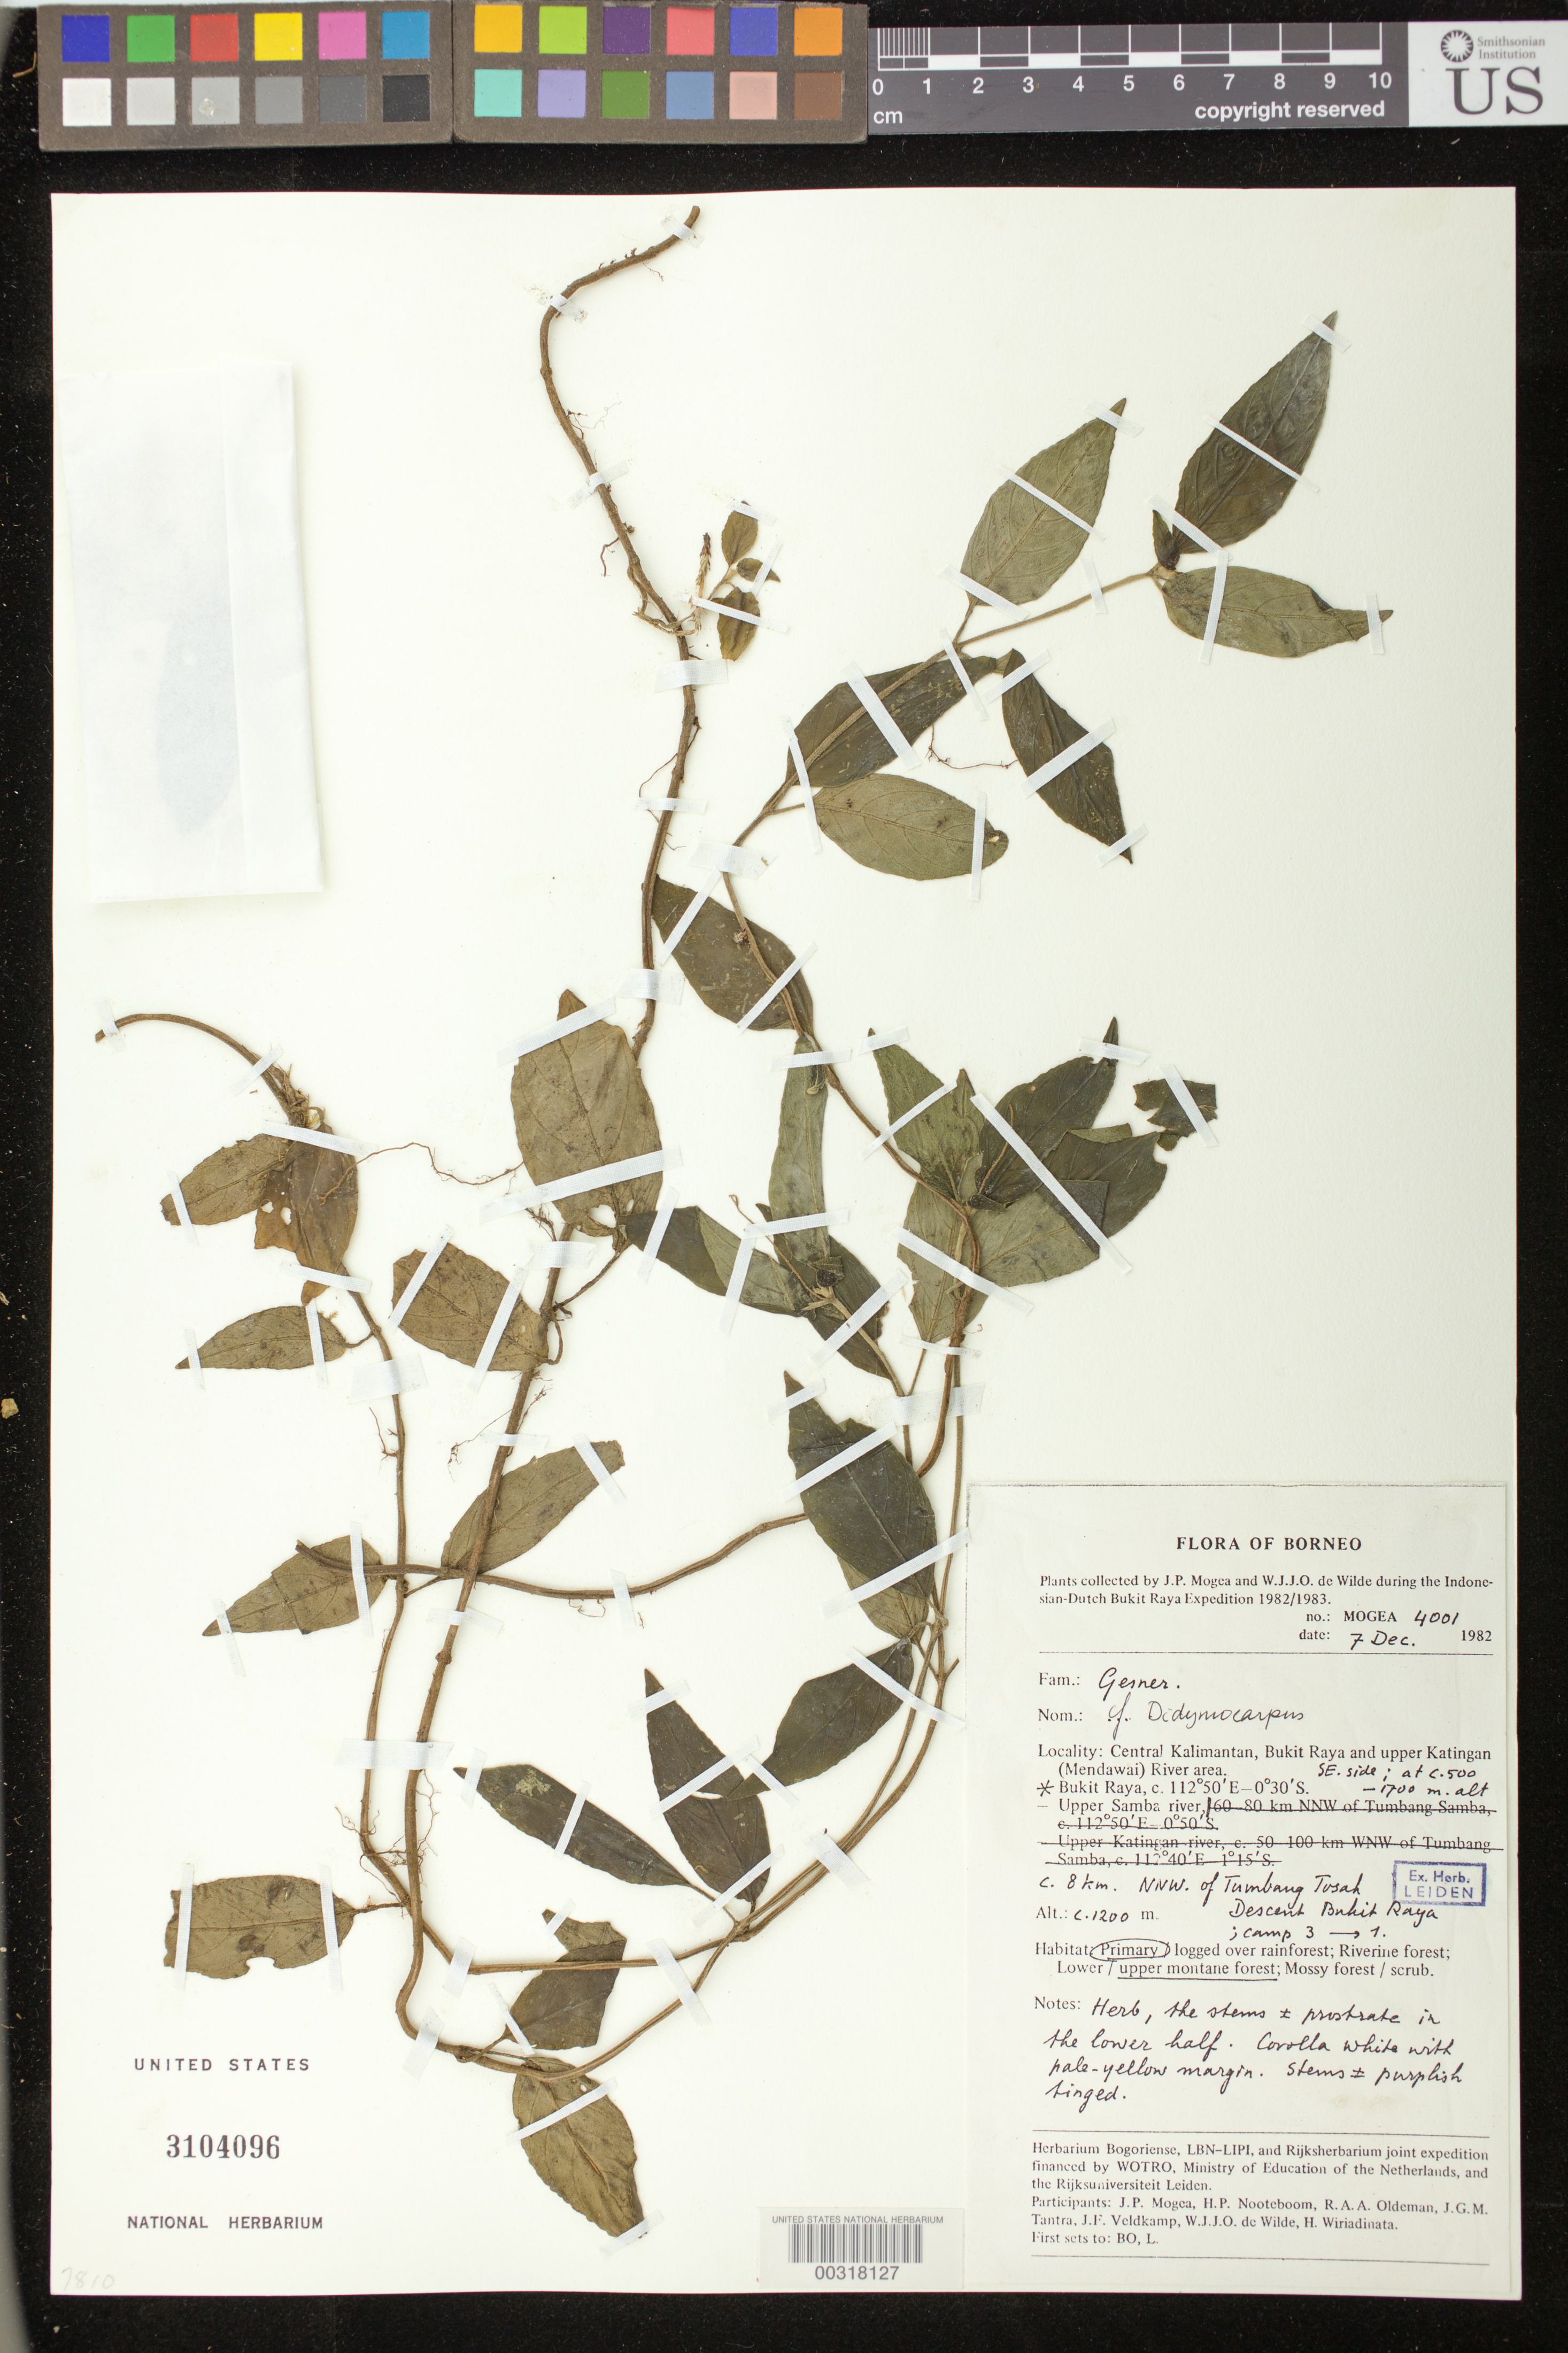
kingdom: Plantae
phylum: Tracheophyta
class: Magnoliopsida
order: Lamiales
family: Gesneriaceae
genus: Didymocarpus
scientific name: Didymocarpus sp.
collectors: J. Mogea & W. J. de Wilde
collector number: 4001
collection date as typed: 07 Dec 1982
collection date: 1982-12-07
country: Indonesia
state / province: Kalimantan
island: Borneo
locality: Central kalimantan, Bukit raya, c 8 km nnw of tumbang tosah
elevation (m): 1200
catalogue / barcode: US 3104096